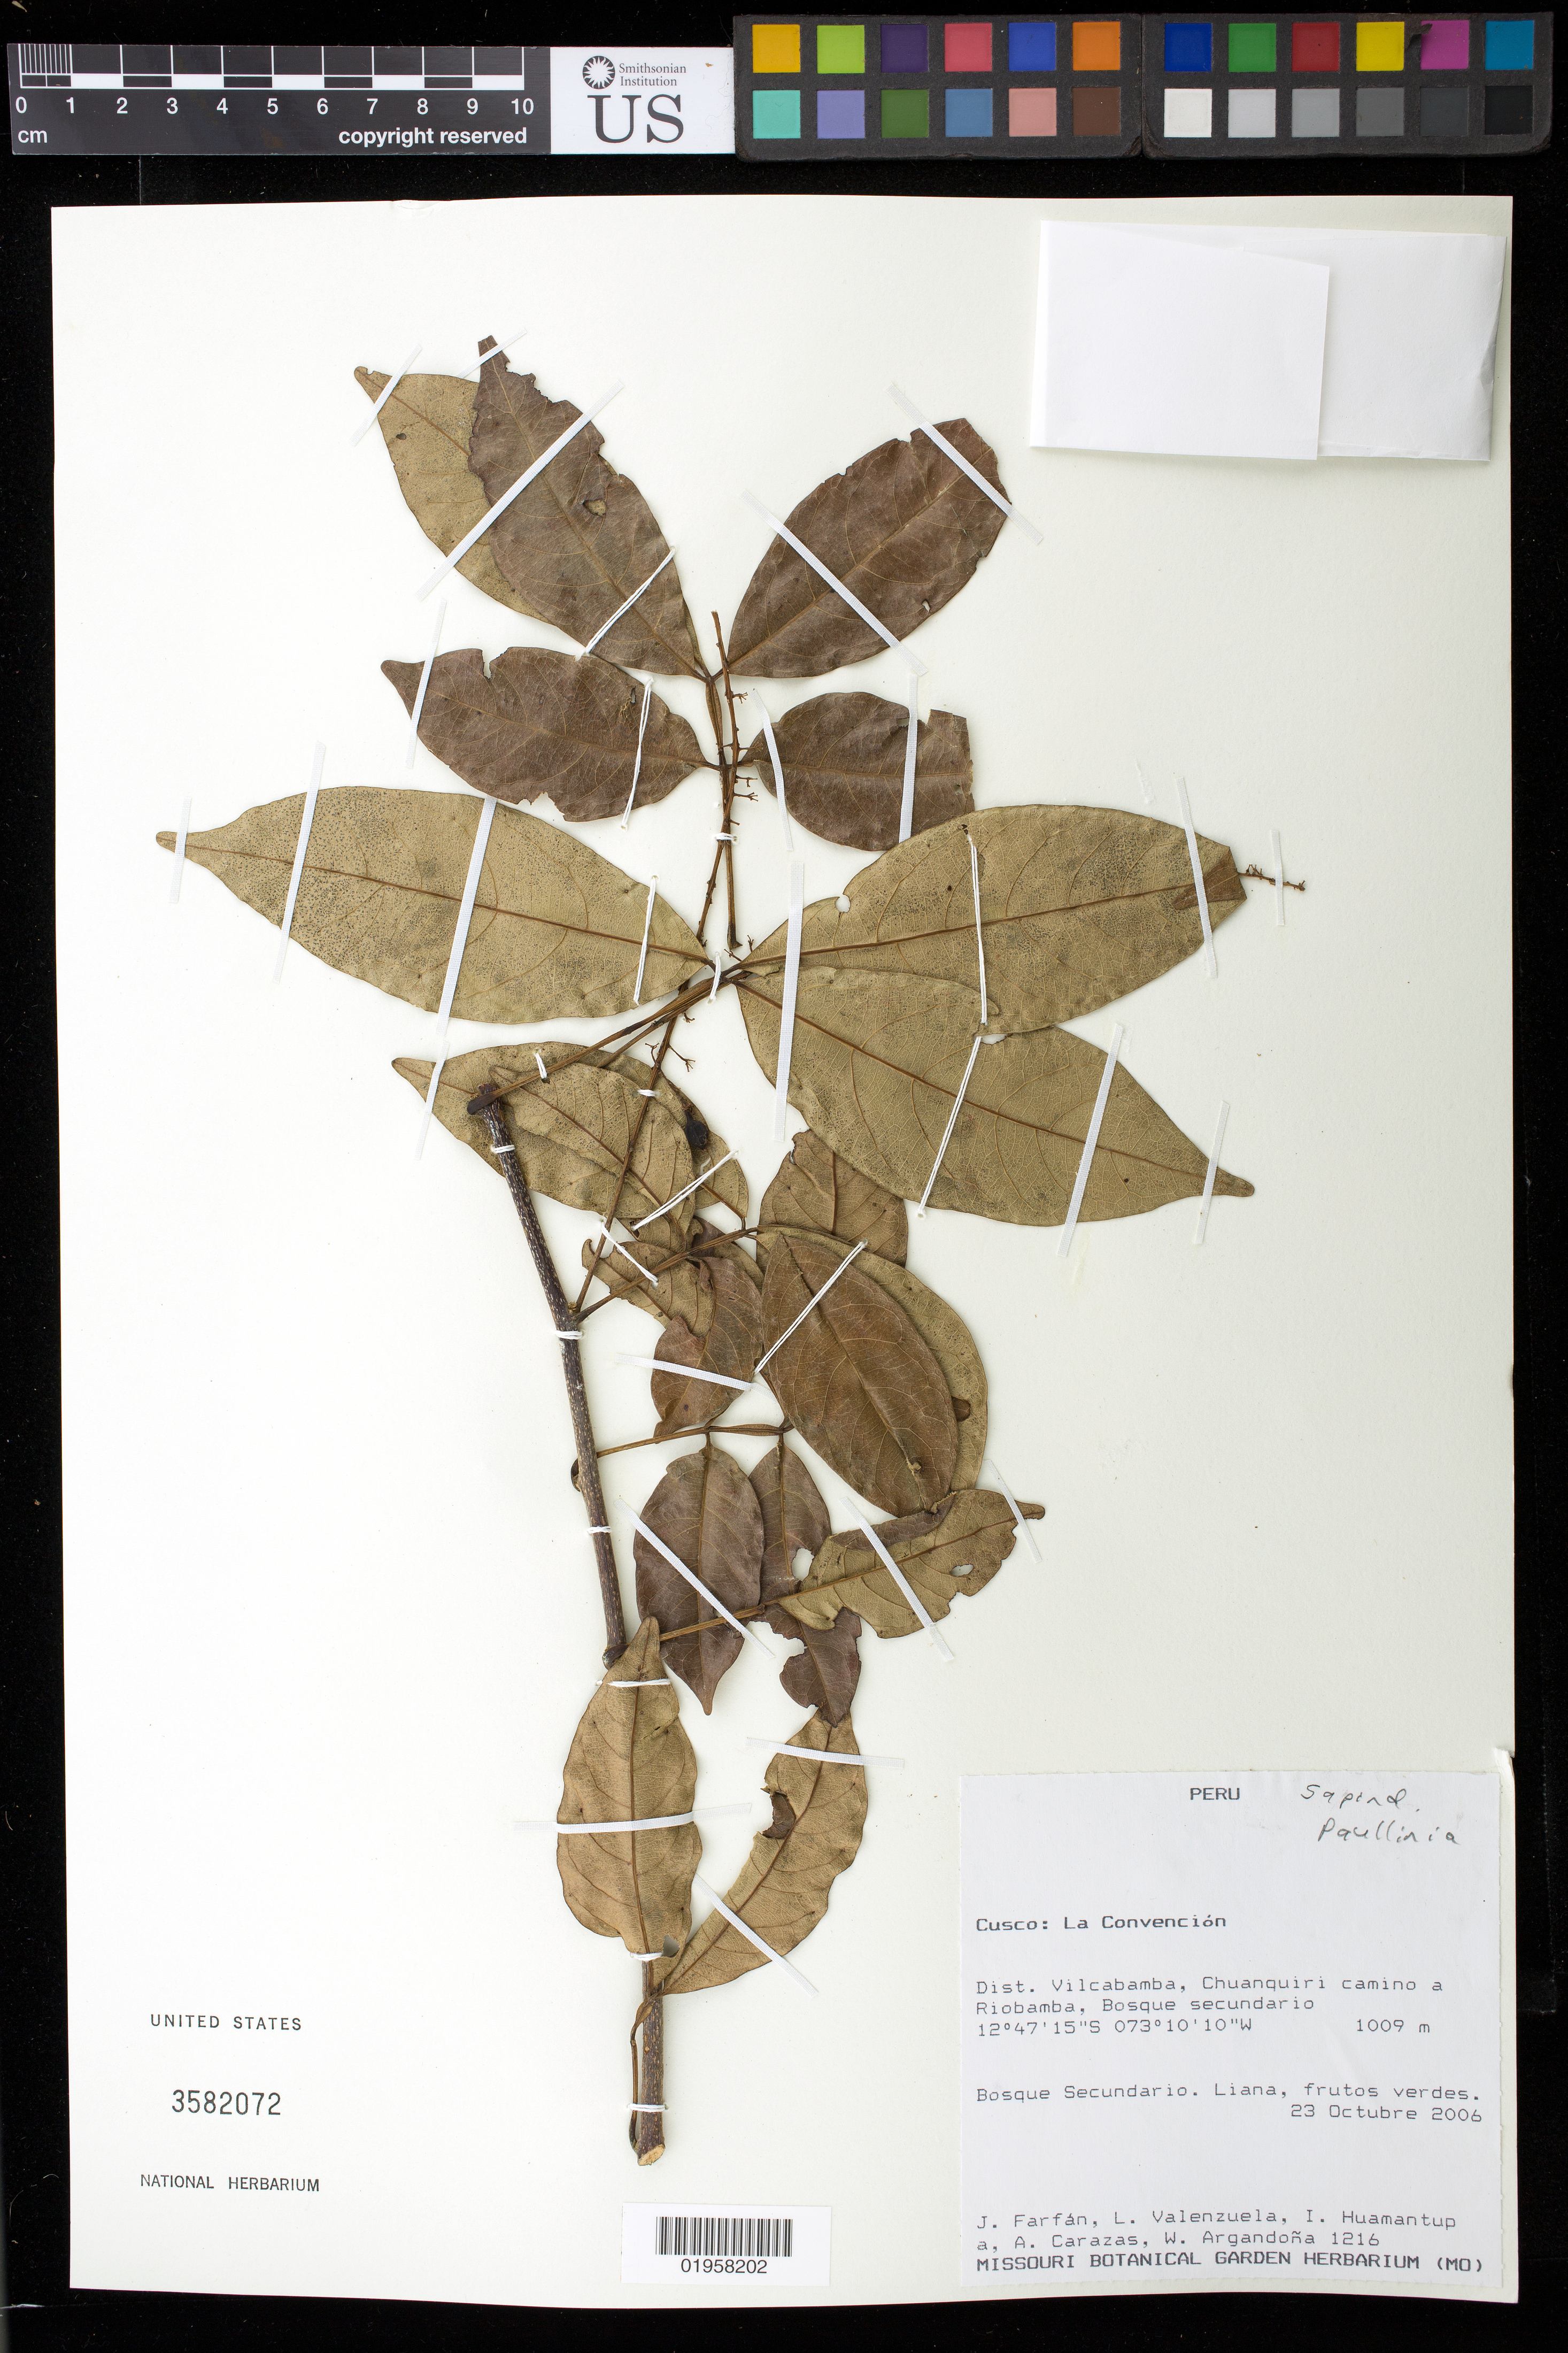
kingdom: Plantae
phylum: Tracheophyta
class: Magnoliopsida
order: Sapindales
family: Sapindaceae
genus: Paullinia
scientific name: Paullinia sp.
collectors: J. Farfán, L. Valenzuela, I. Huamantupa, A. Carazas & W. Argandona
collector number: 1216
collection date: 2006-10-23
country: Peru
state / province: Cusco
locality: La Convención. Dist. Vilcabamba, Chuanquiri camino a Riobamba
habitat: Bosque secundario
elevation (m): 1009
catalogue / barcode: US 3582072